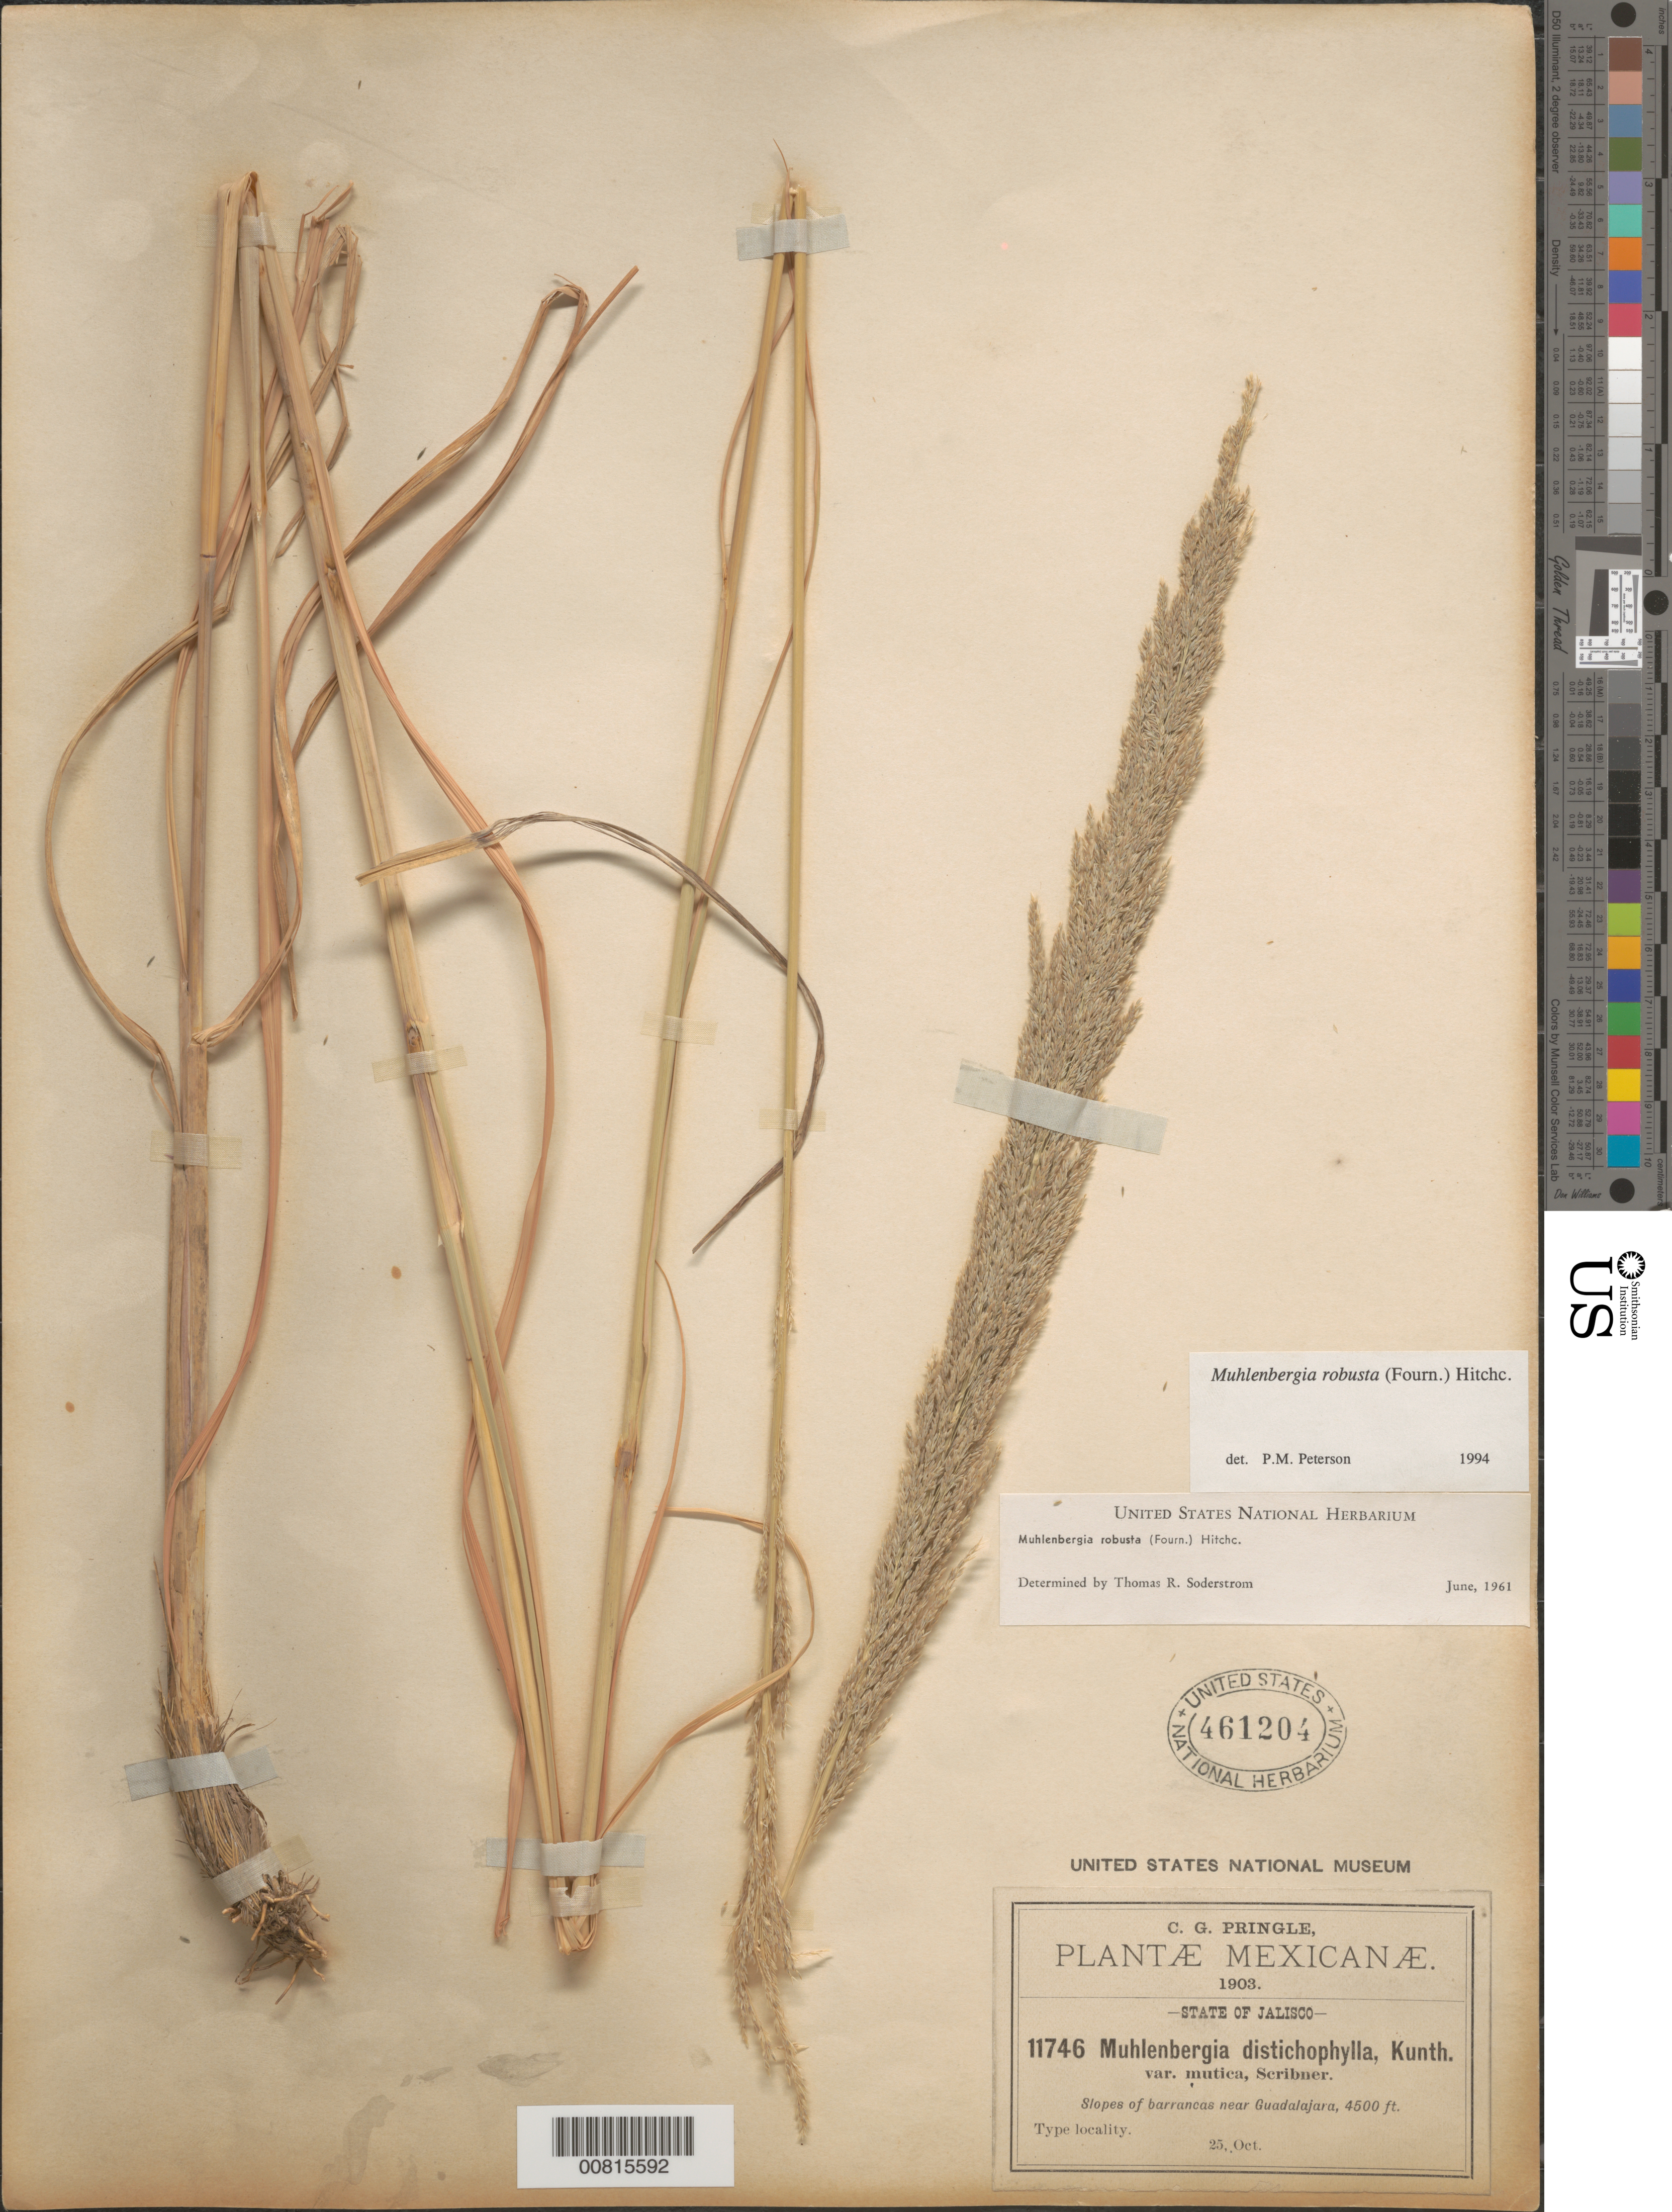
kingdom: Plantae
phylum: Tracheophyta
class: Liliopsida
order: Poales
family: Poaceae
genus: Muhlenbergia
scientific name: Muhlenbergia robusta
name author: (E. Fourn.) Hitchc.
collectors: C. G. Pringle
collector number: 11746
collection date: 1903-10-25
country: Mexico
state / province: Jalisco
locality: Barrancas near Guadalajara, Jal.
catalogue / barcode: US 461204